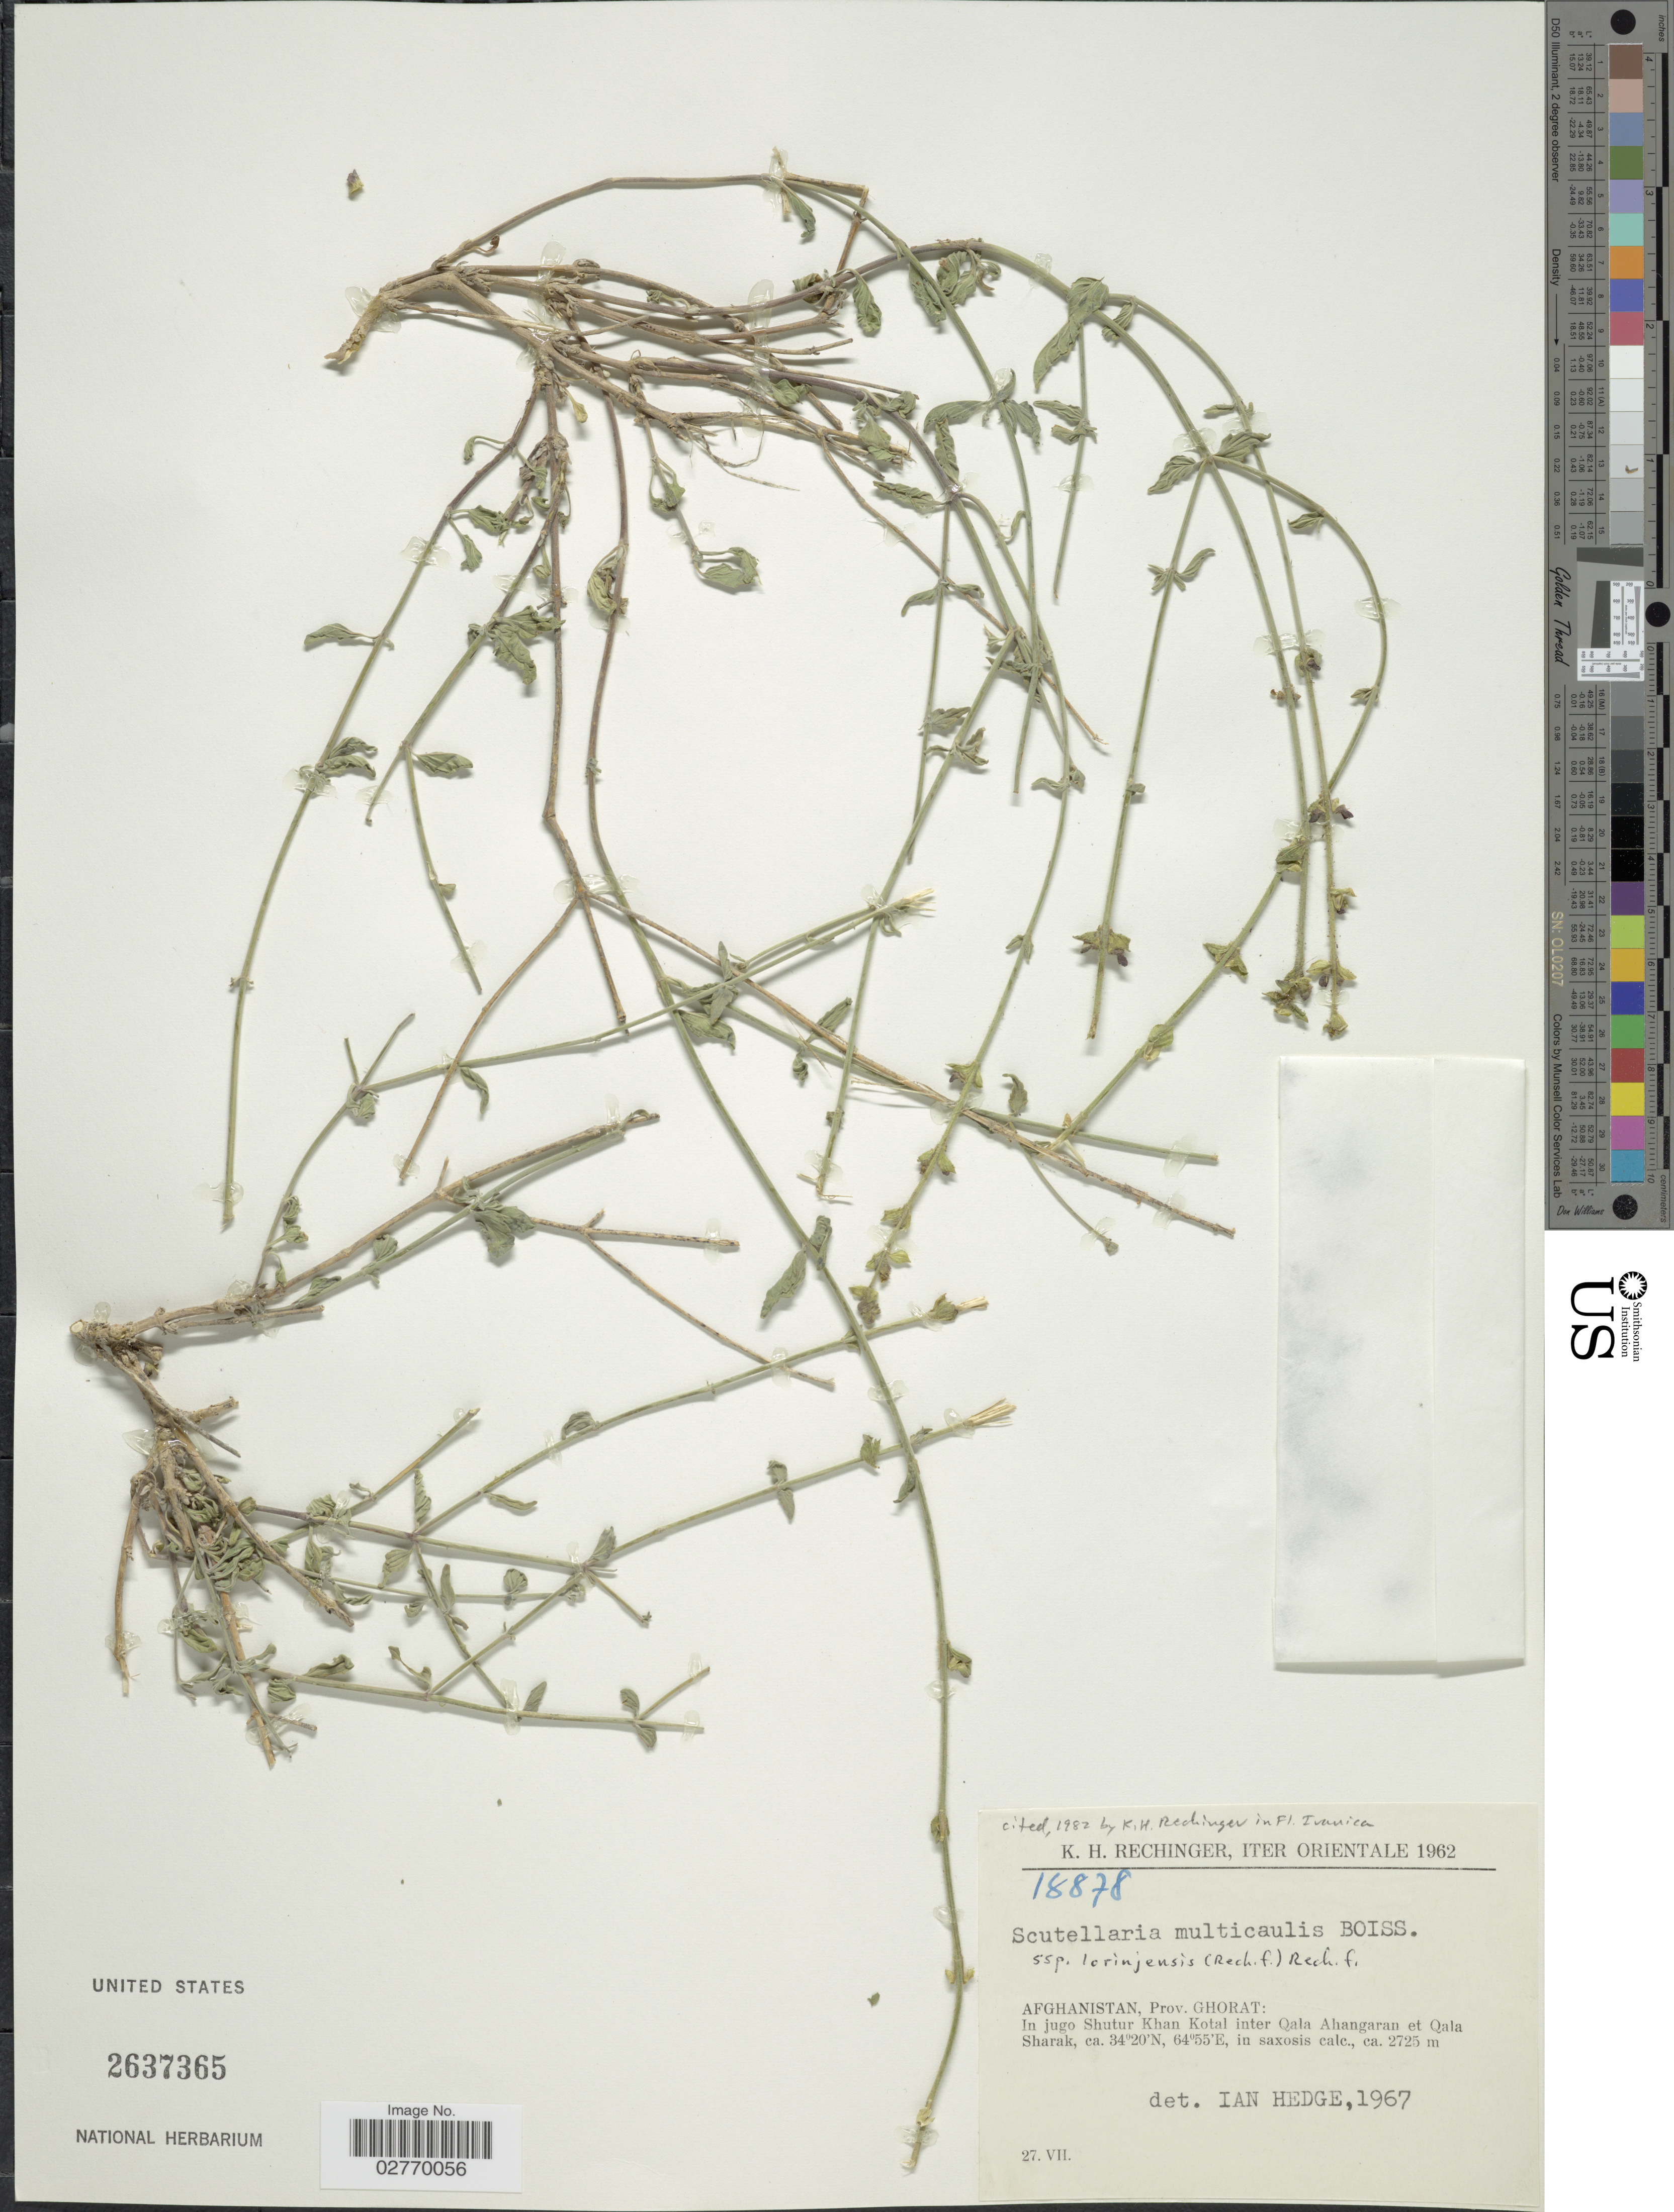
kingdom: Plantae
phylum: Tracheophyta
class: Magnoliopsida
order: Lamiales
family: Lamiaceae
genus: Scutellaria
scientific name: Scutellaria multicaulis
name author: Boiss.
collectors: K. H. Rechinger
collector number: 18878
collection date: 1962-07-27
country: Afghanistan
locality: Prov. Ghorat: In jugo Shutur Khan Kotal iter Qala Ahangaran et Qala Sharak.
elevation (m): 2725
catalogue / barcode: US 2637365